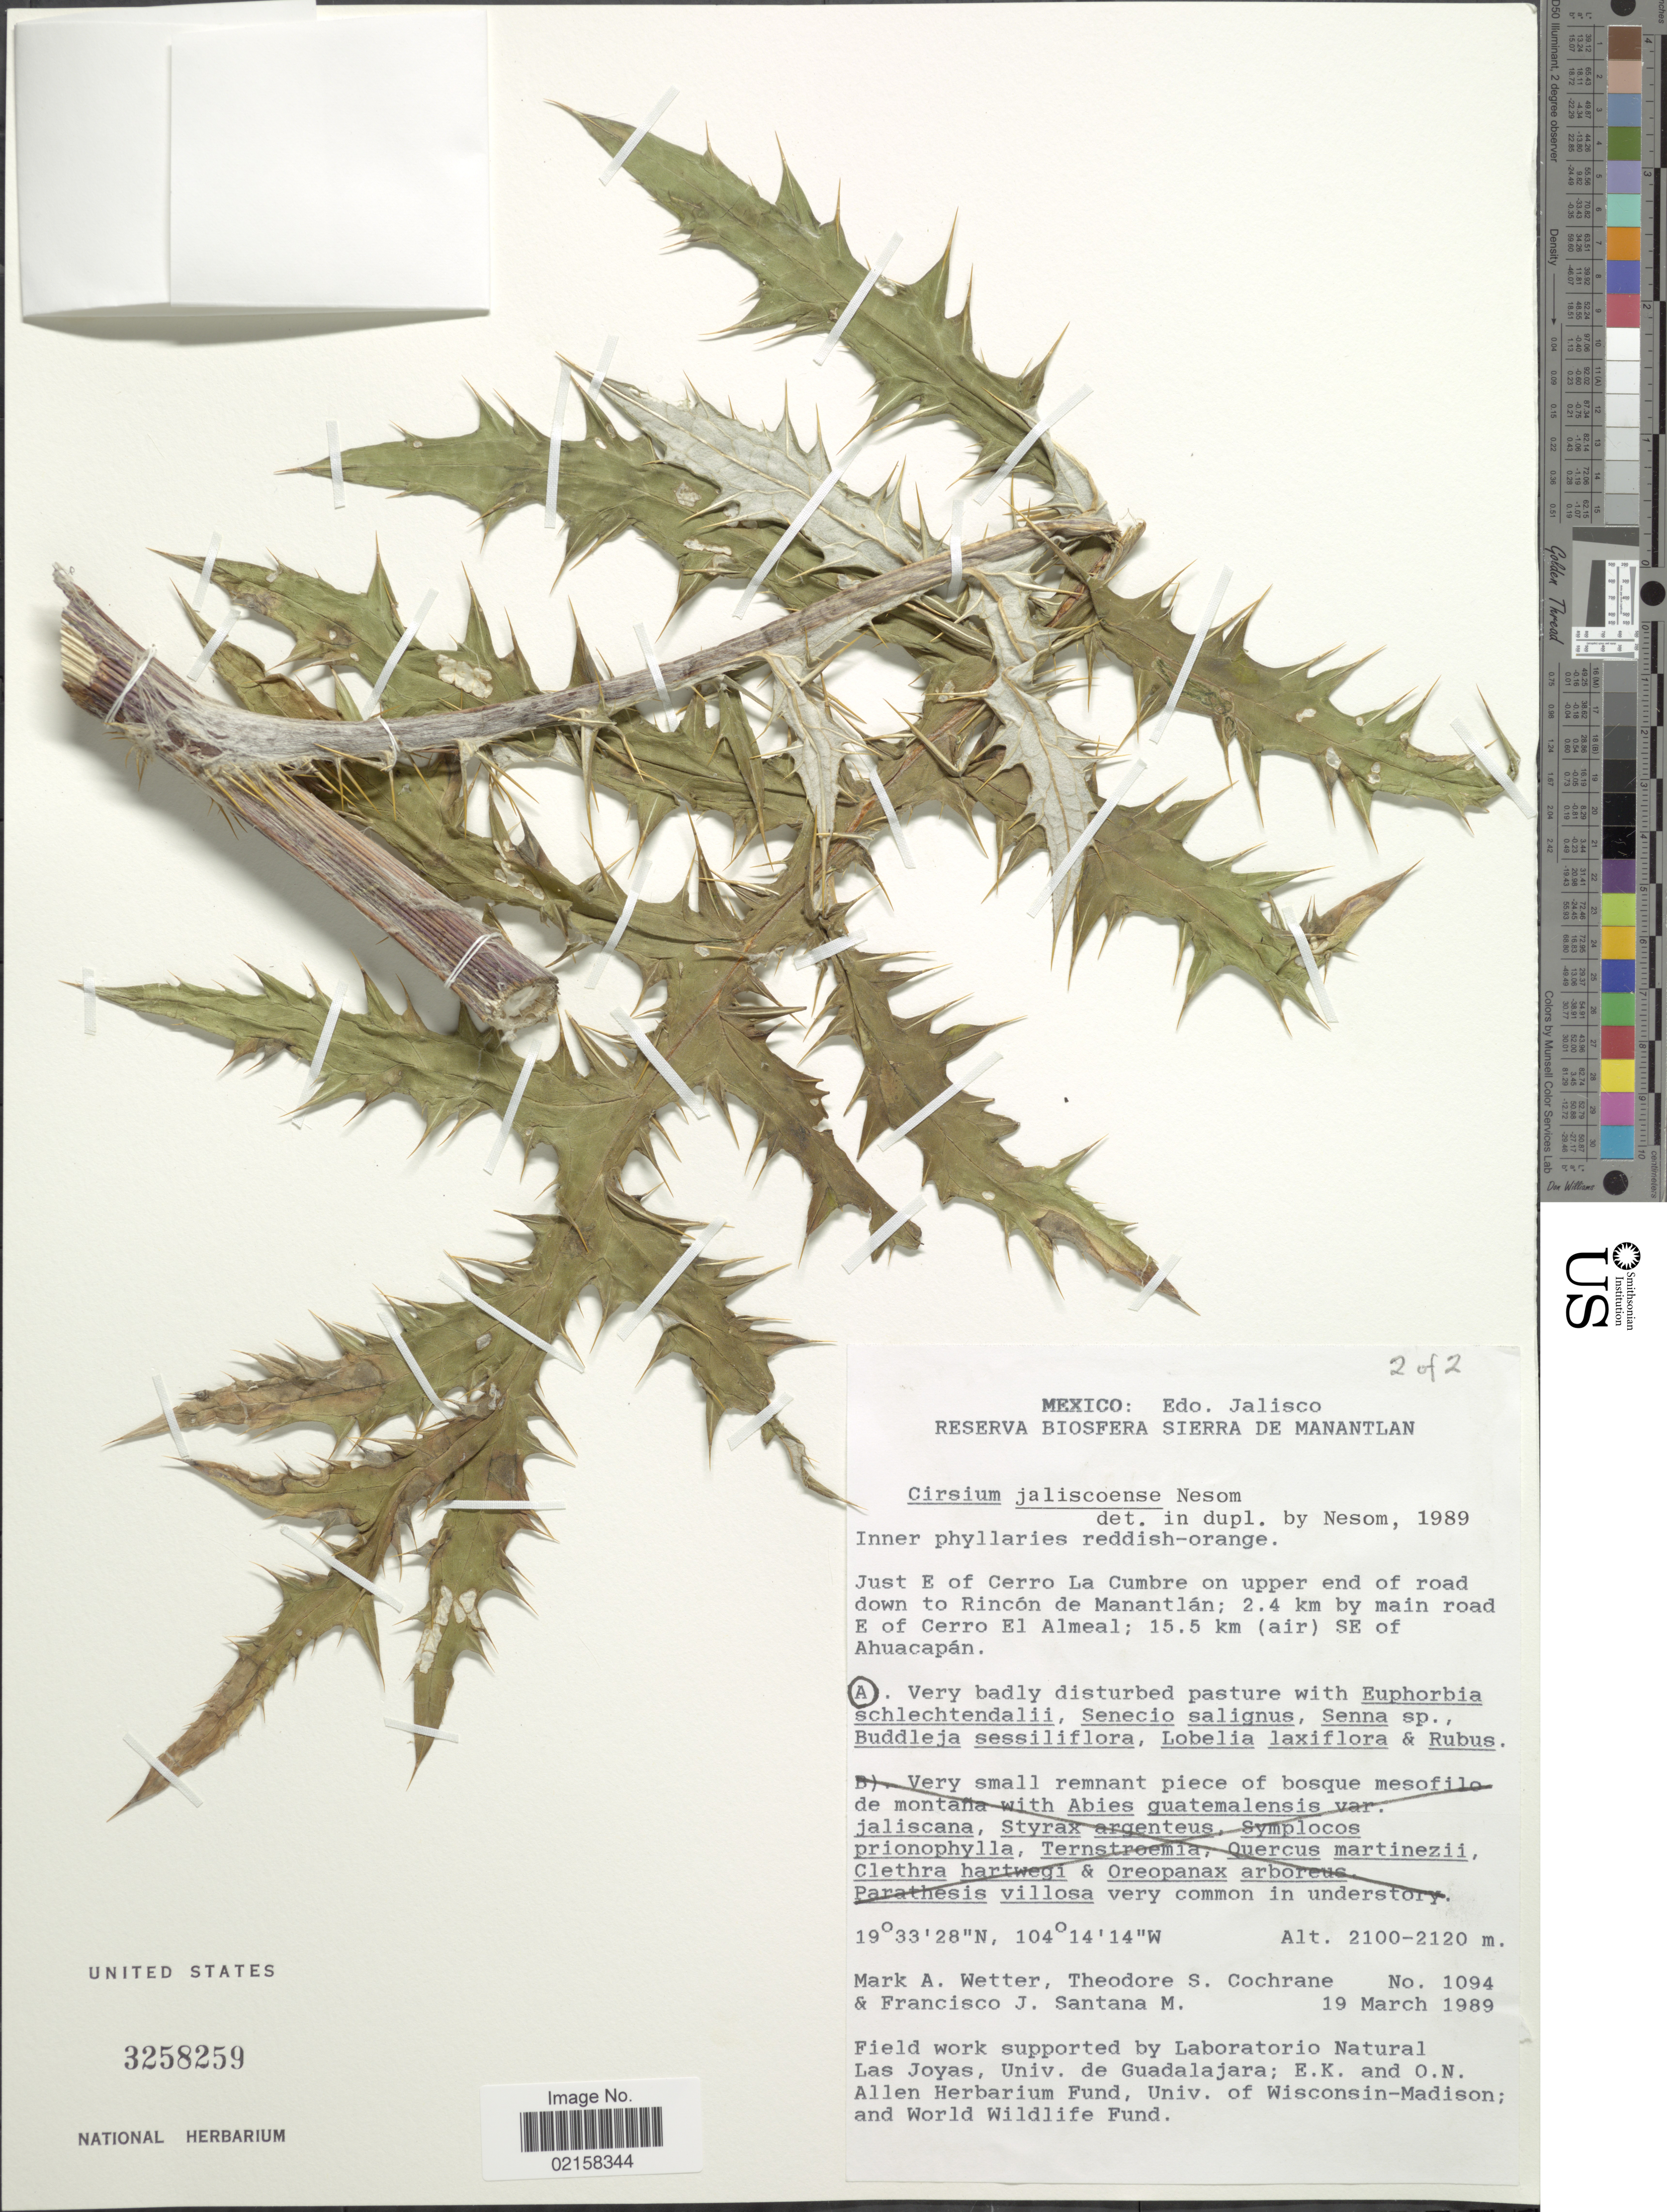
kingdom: Plantae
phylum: Tracheophyta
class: Magnoliopsida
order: Asterales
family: Asteraceae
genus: Cirsium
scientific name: Cirsium jaliscoense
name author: G.L. Nesom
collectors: M. Wetter, T. S. Cochrane & F. J. Santana M.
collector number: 1094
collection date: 1989-03-19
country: Mexico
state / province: Jalisco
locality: Just E of Cerro La Cumbre on upper end of road down to Rincon de Manantlan; 2.4 km by main road E of Cerro El Almeal; 15.5 km (air) SE of Ahuacapan.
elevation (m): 2100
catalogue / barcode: US 3258259